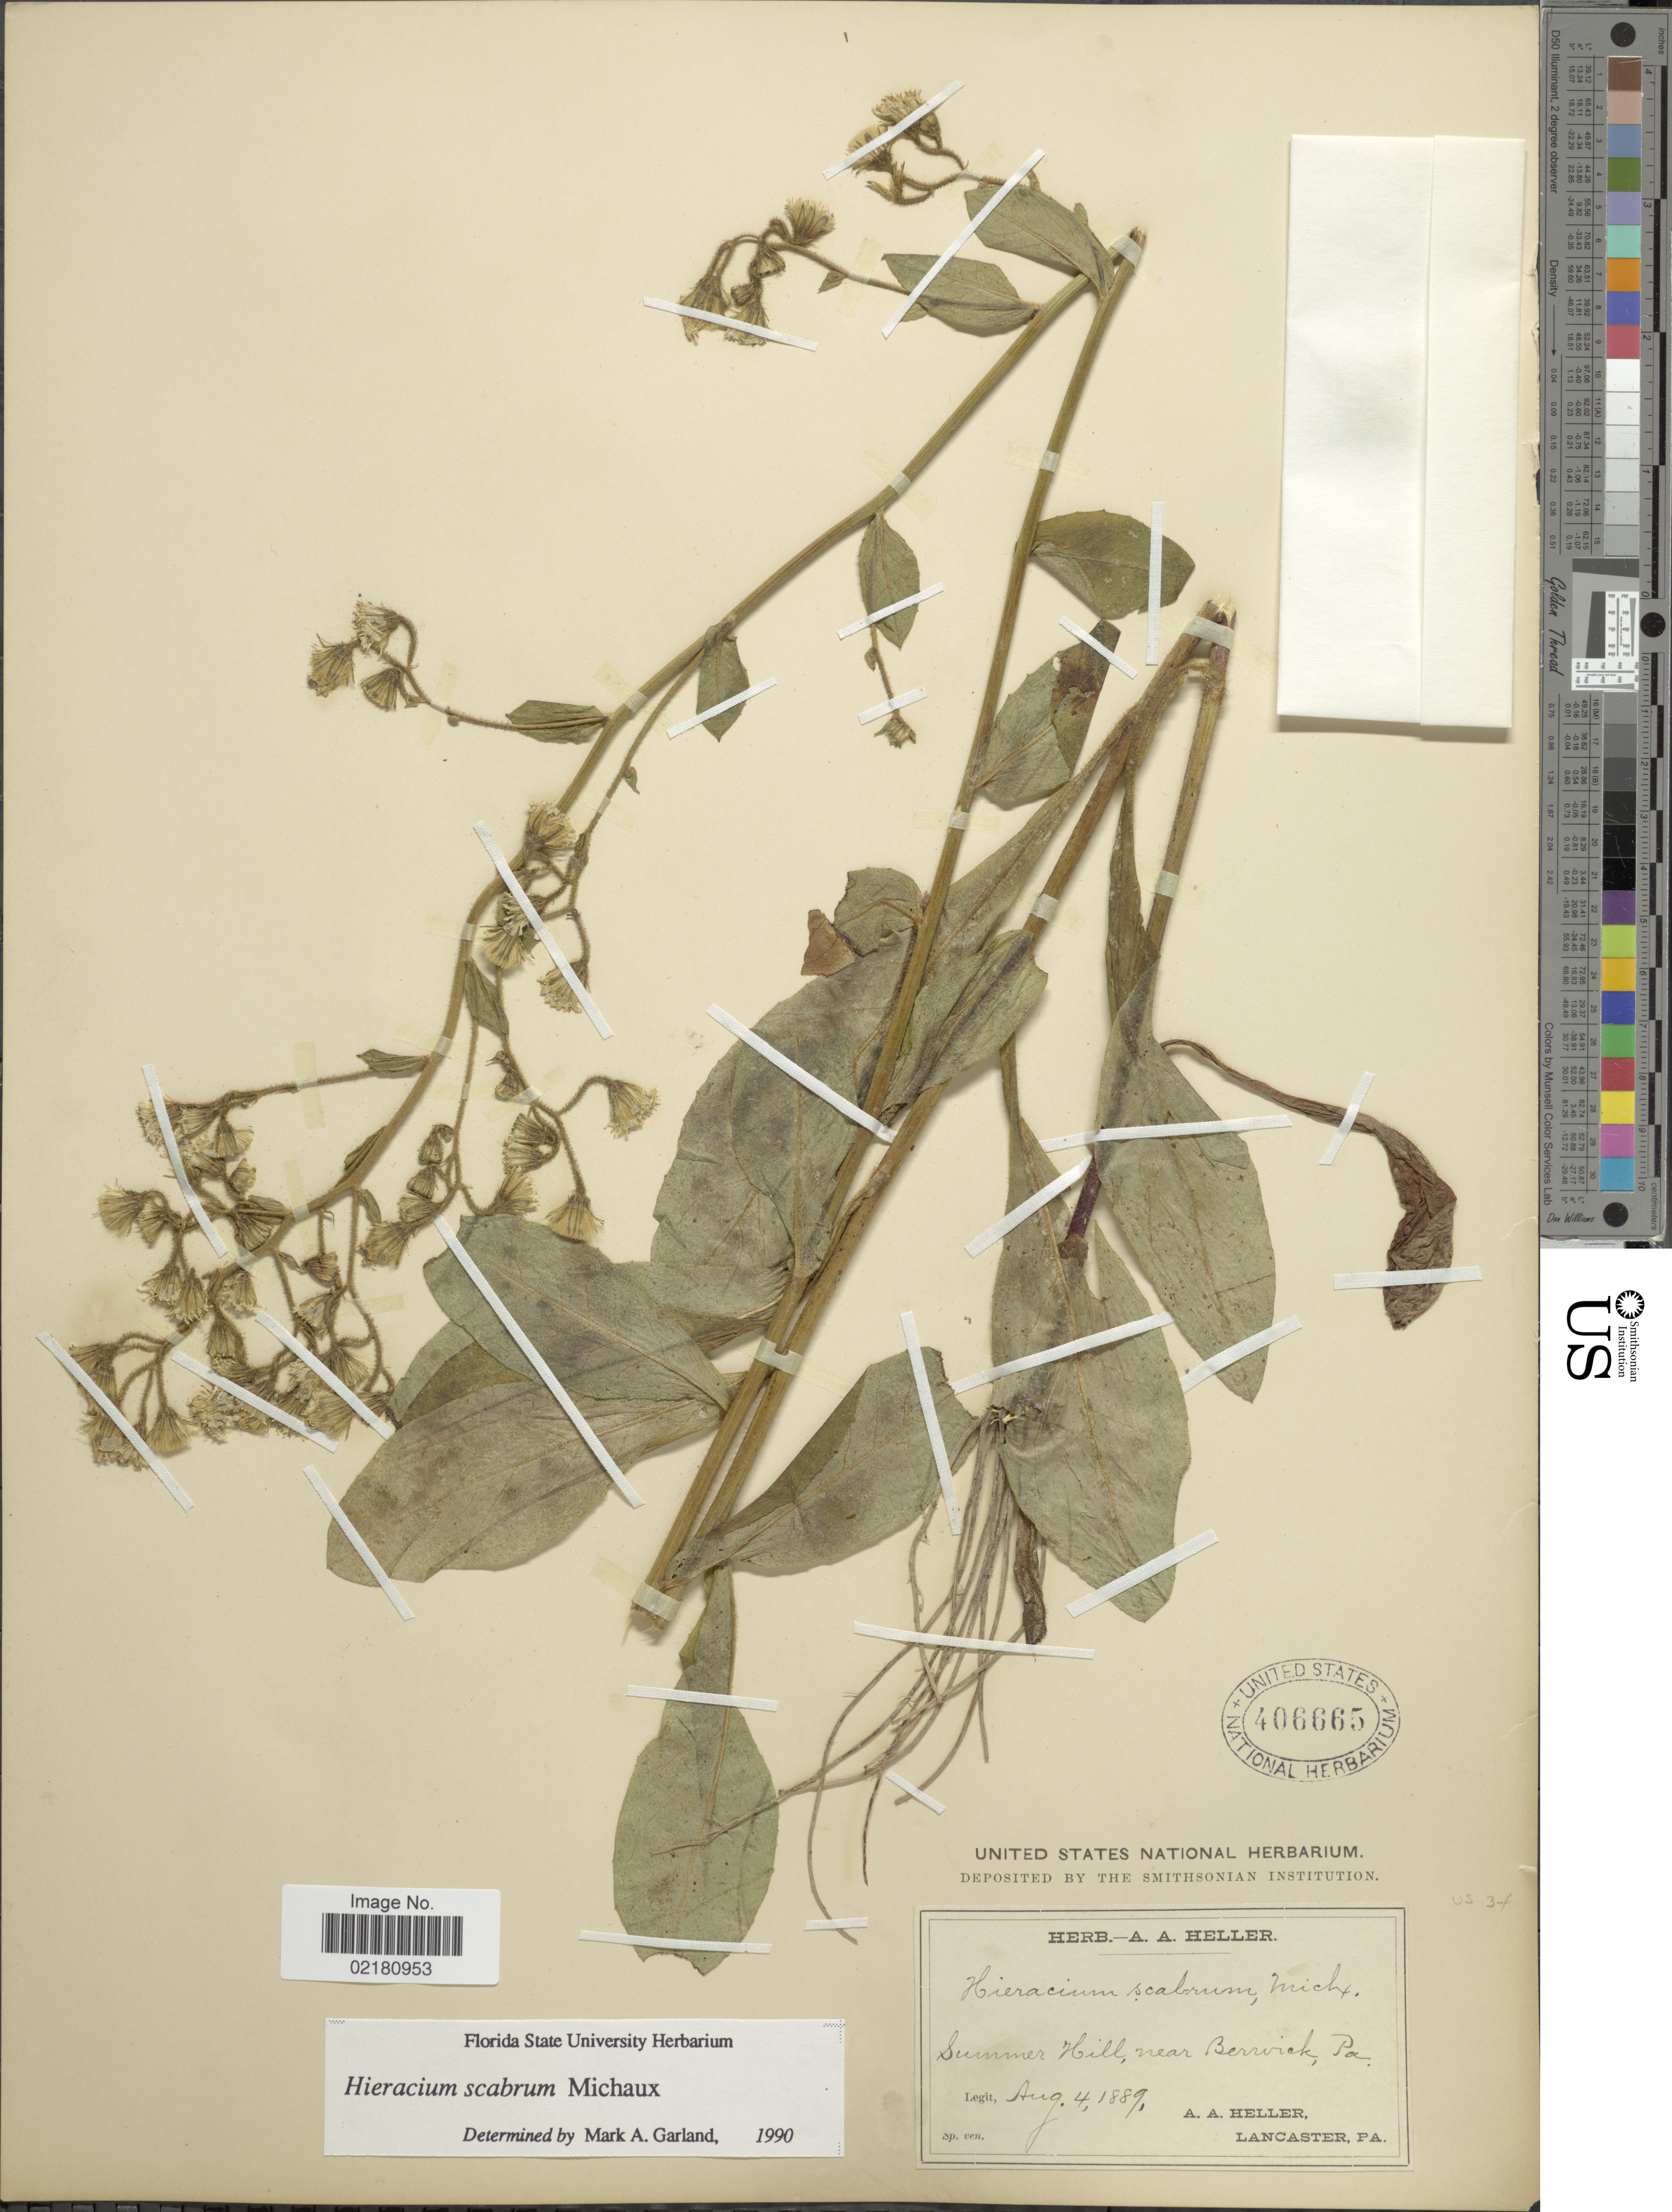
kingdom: Plantae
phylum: Tracheophyta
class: Magnoliopsida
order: Asterales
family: Asteraceae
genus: Pilosella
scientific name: Pilosella verruculata subsp. verruculata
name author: (Link) Soják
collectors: A. A. Heller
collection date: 1889-08-04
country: United States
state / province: Pennsylvania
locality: Summer Hill, near Berwick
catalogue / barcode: US 406665